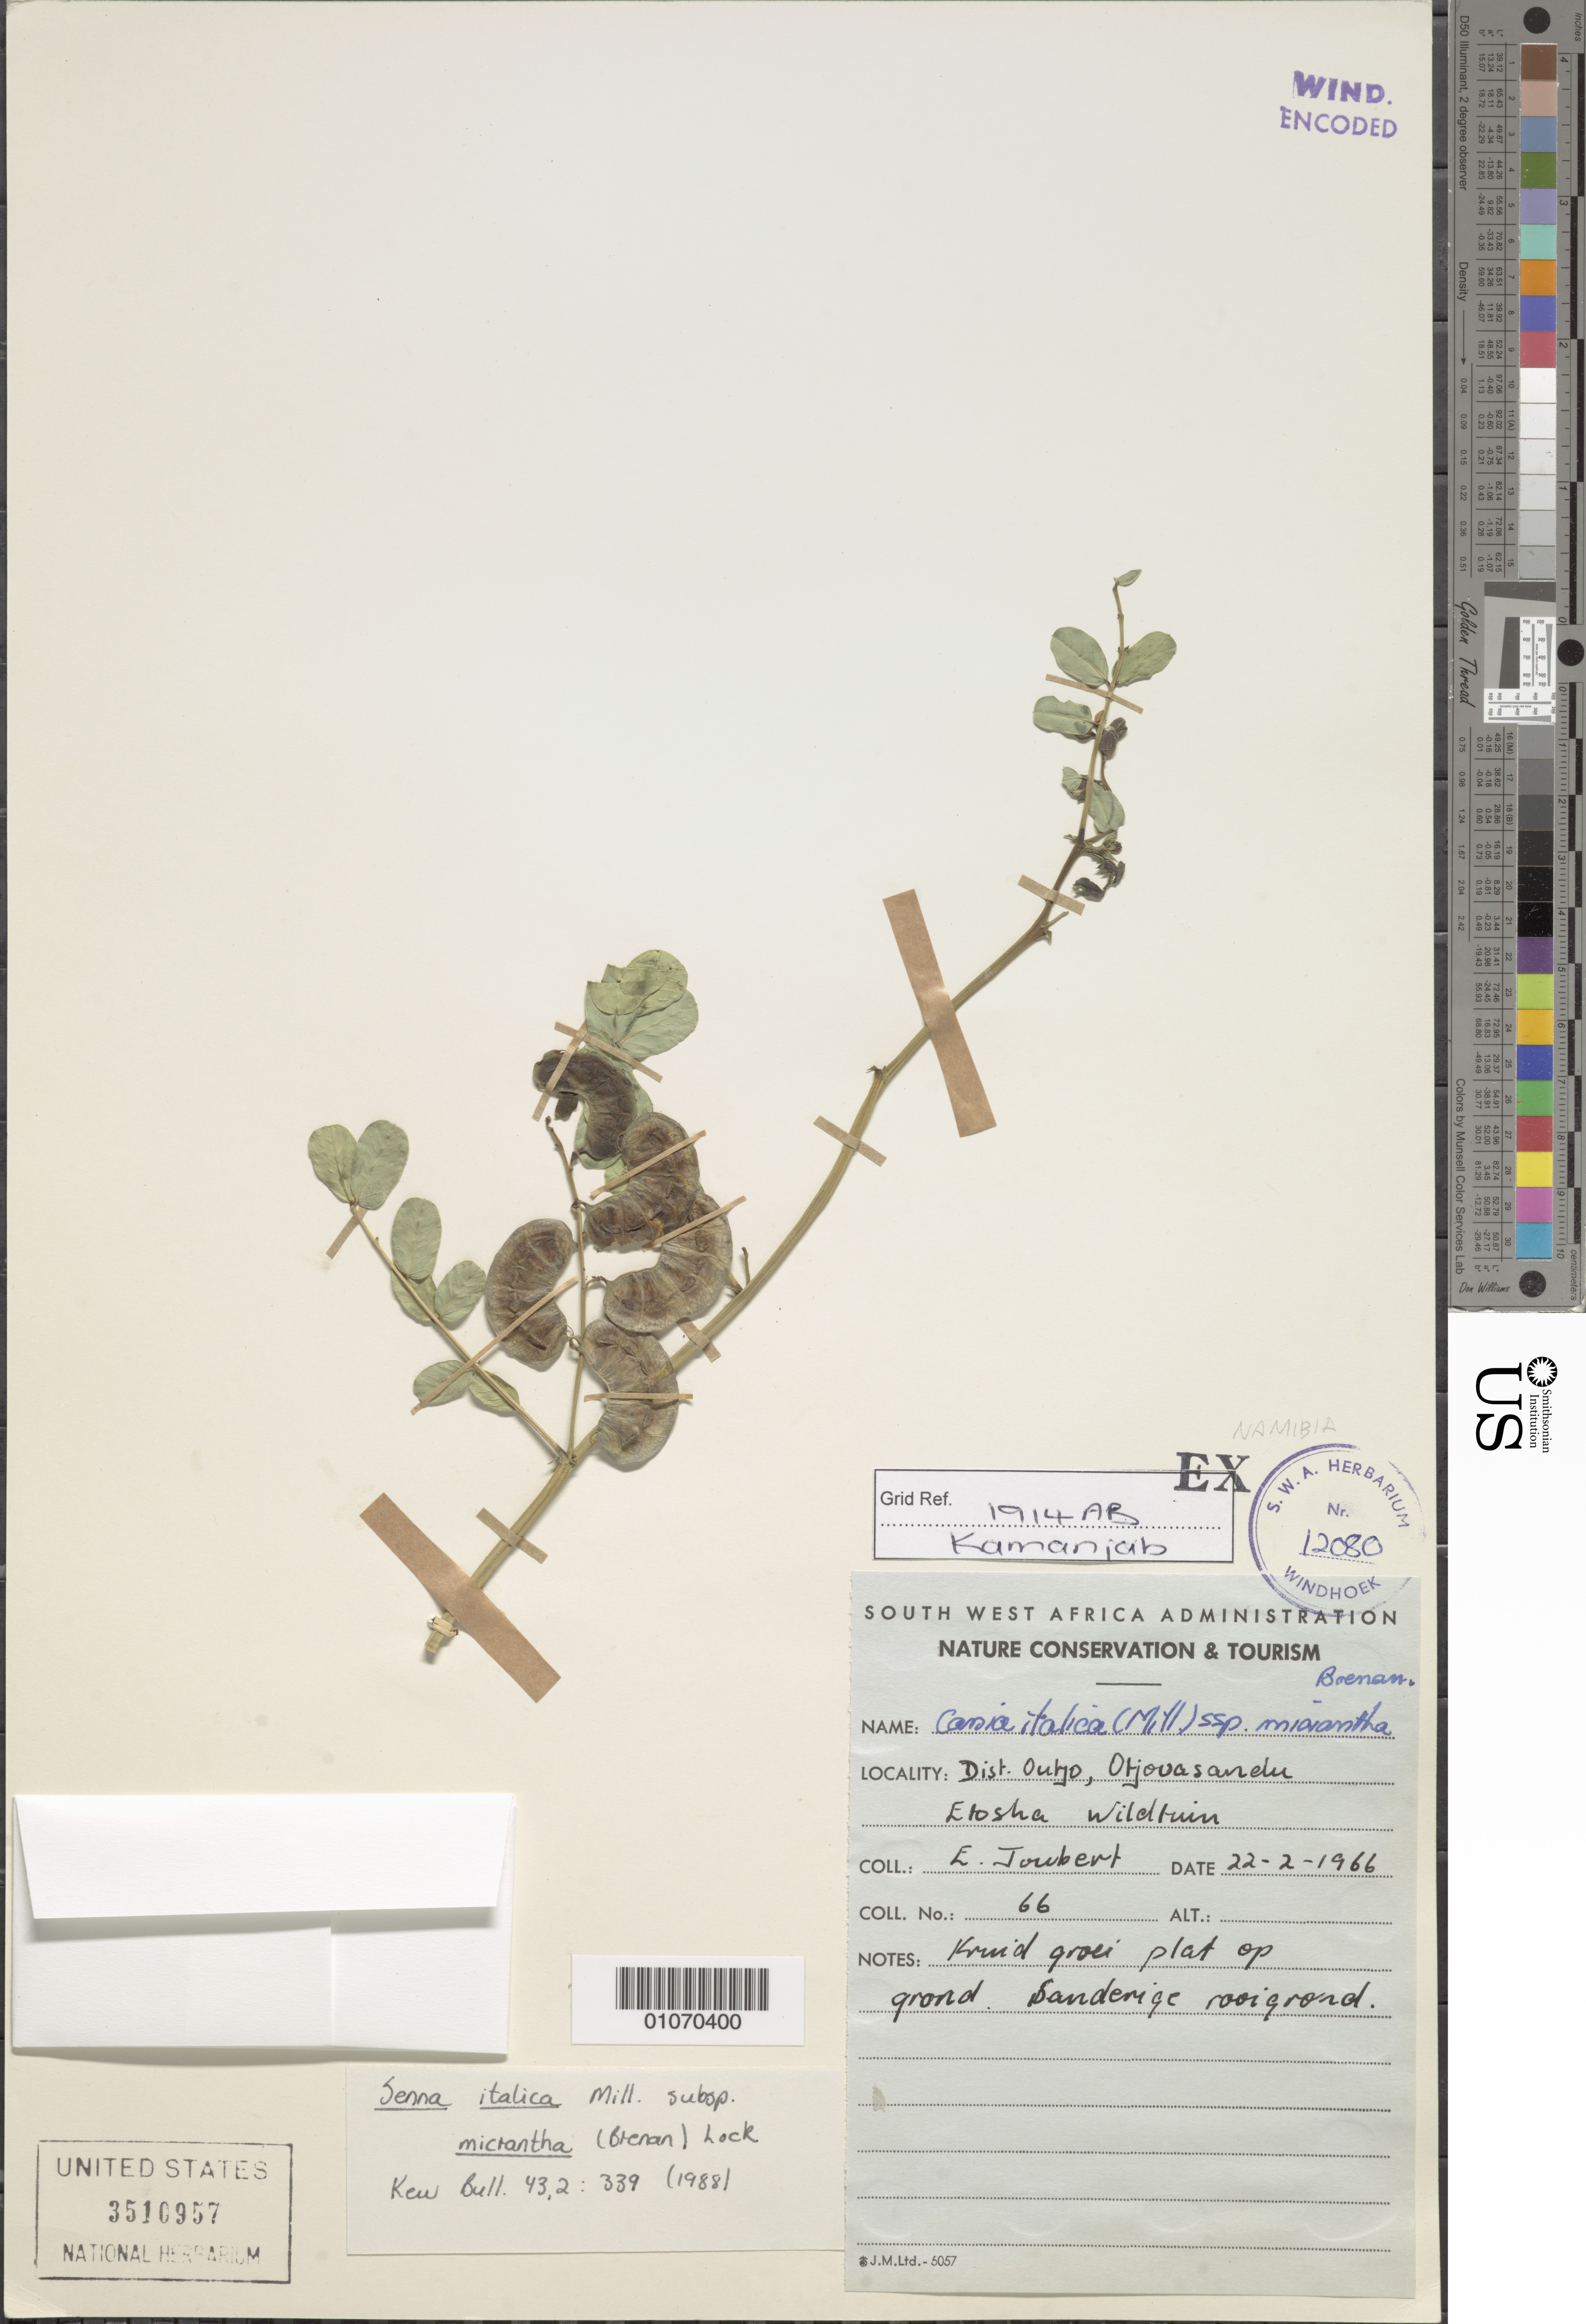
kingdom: Plantae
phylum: Tracheophyta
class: Magnoliopsida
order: Fabales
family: Fabaceae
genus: Senna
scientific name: Senna italica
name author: Mill.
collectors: E. Joubert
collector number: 66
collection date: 1966-02-22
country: Namibia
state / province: Kunene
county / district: Outjo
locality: Otjovasandu, Etosha National Park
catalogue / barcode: US 3510957